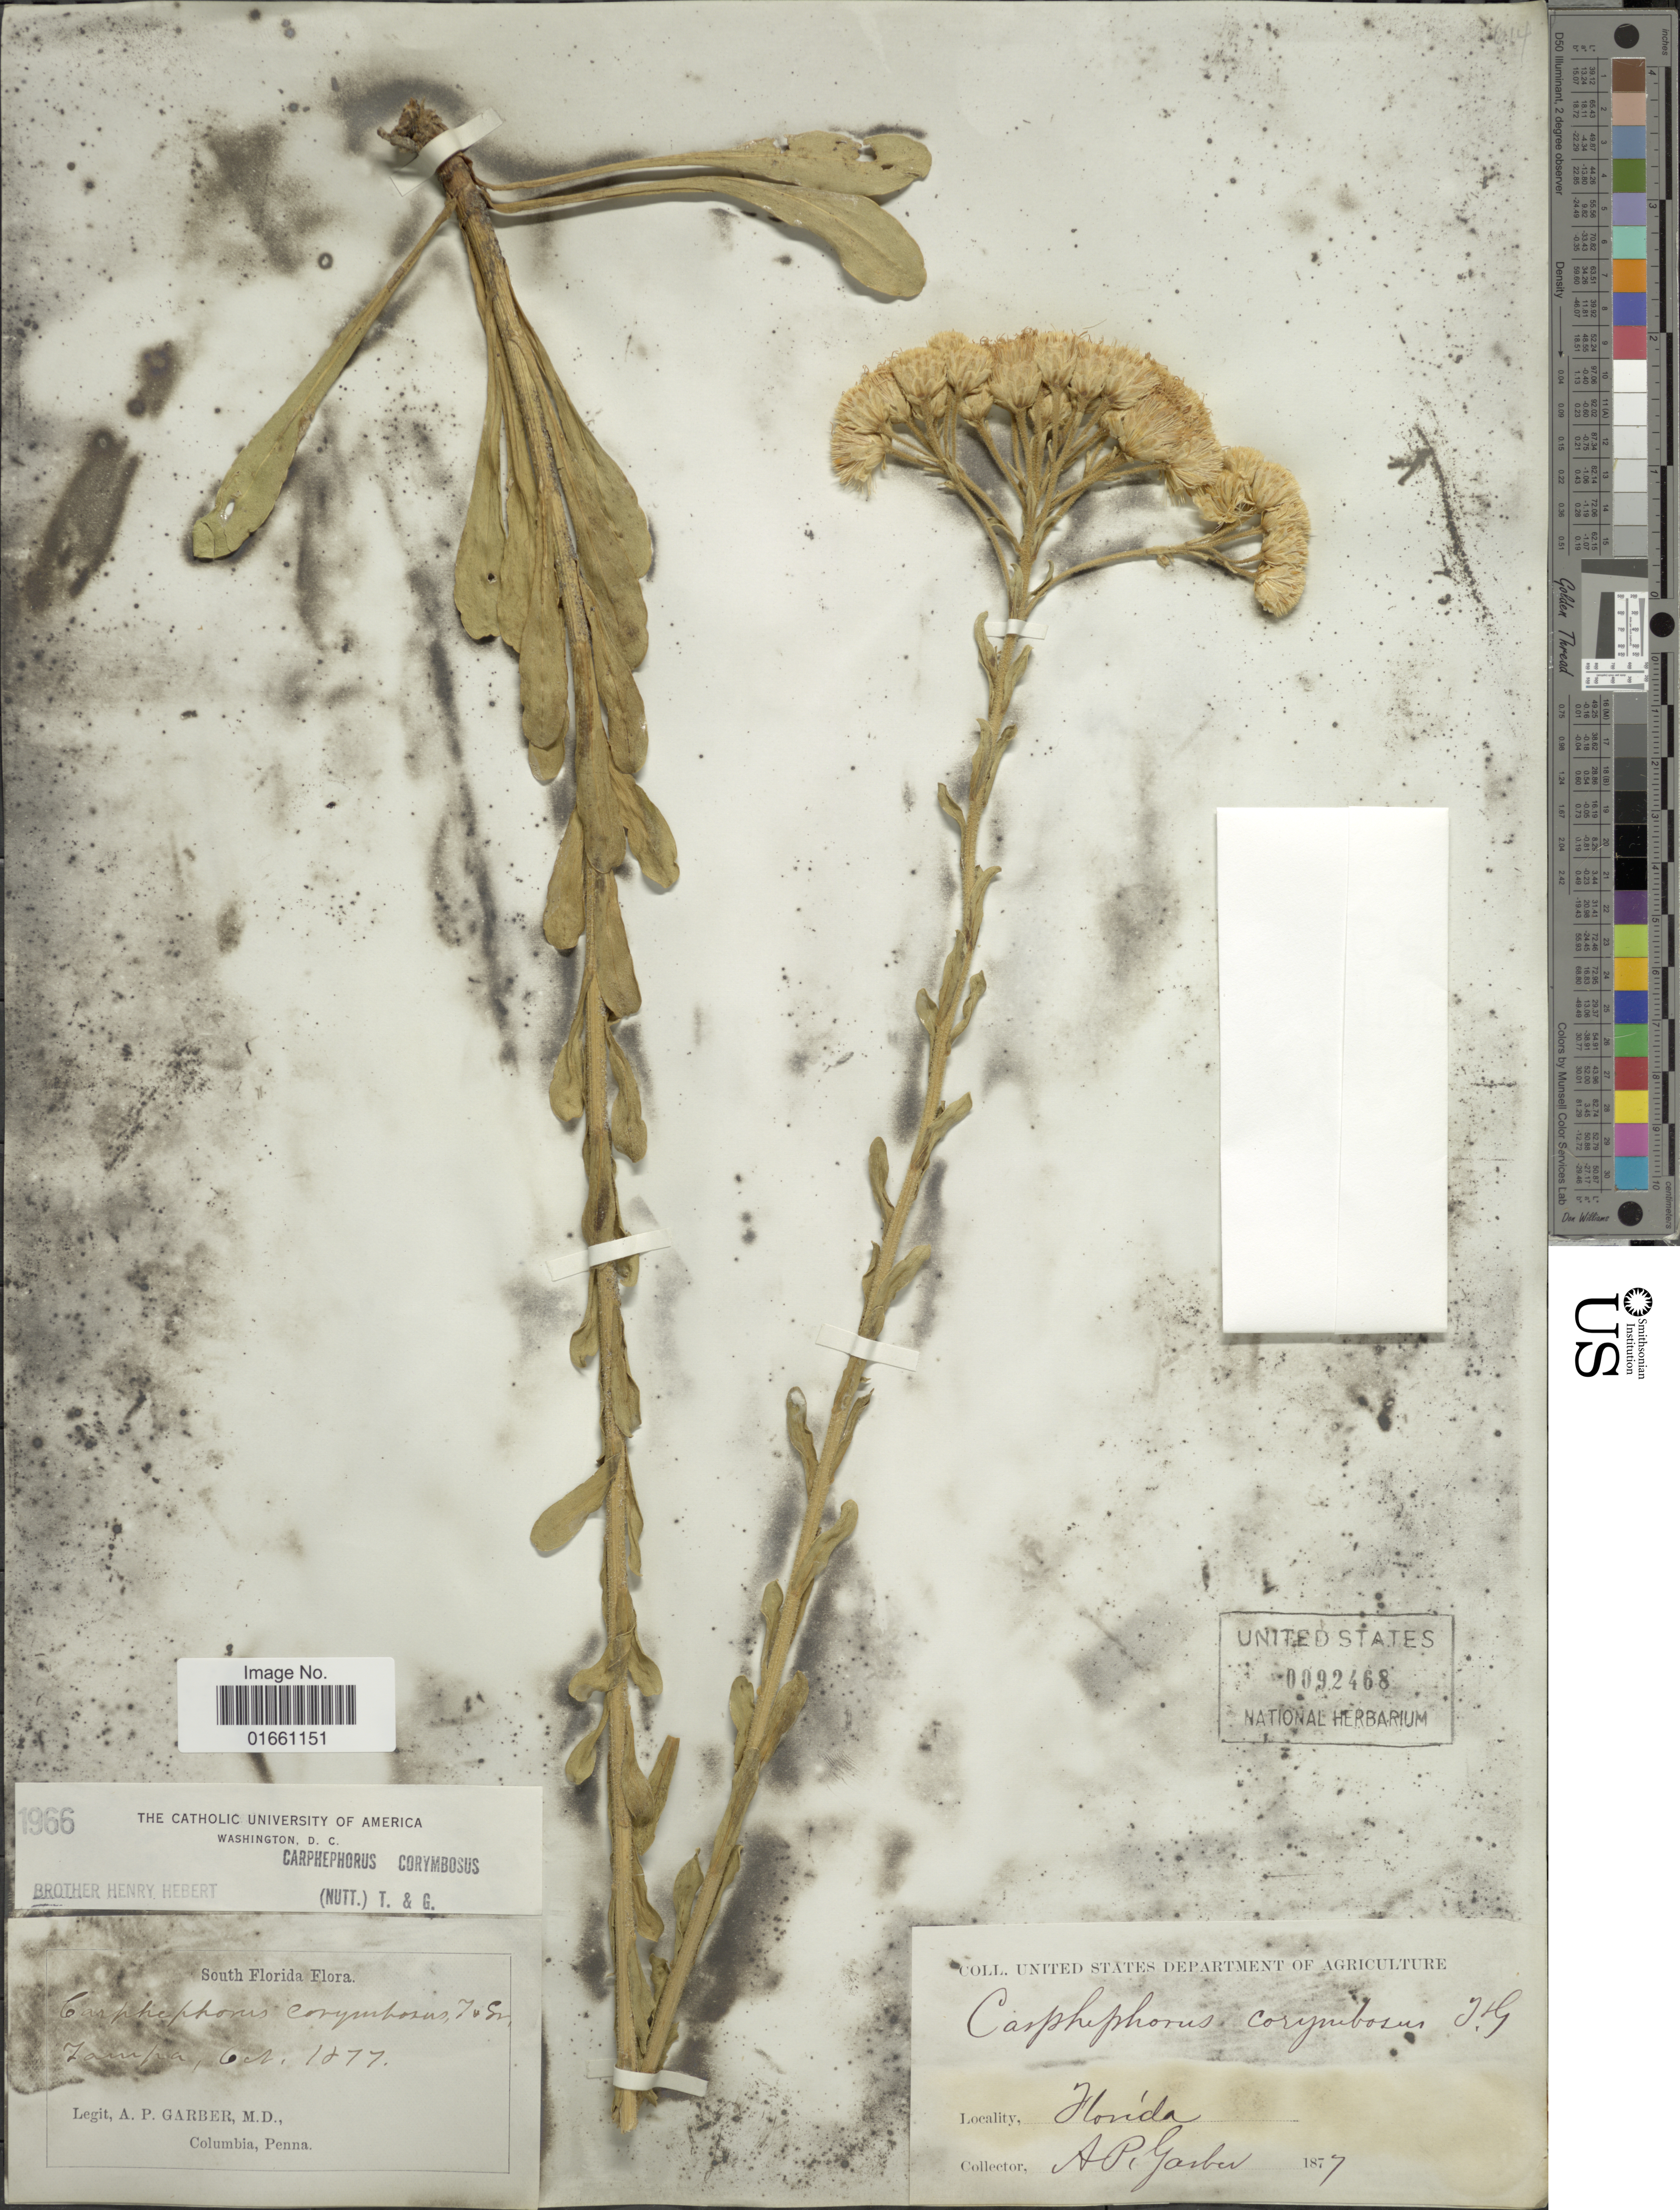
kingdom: Plantae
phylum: Tracheophyta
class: Magnoliopsida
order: Asterales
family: Asteraceae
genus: Carphephorus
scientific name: Carphephorus corymbosus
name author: (Nutt.) Torr. & A. Gray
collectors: A. P. Garber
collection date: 1877-10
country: United States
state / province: Florida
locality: South Florida, Tampa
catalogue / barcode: US 92468